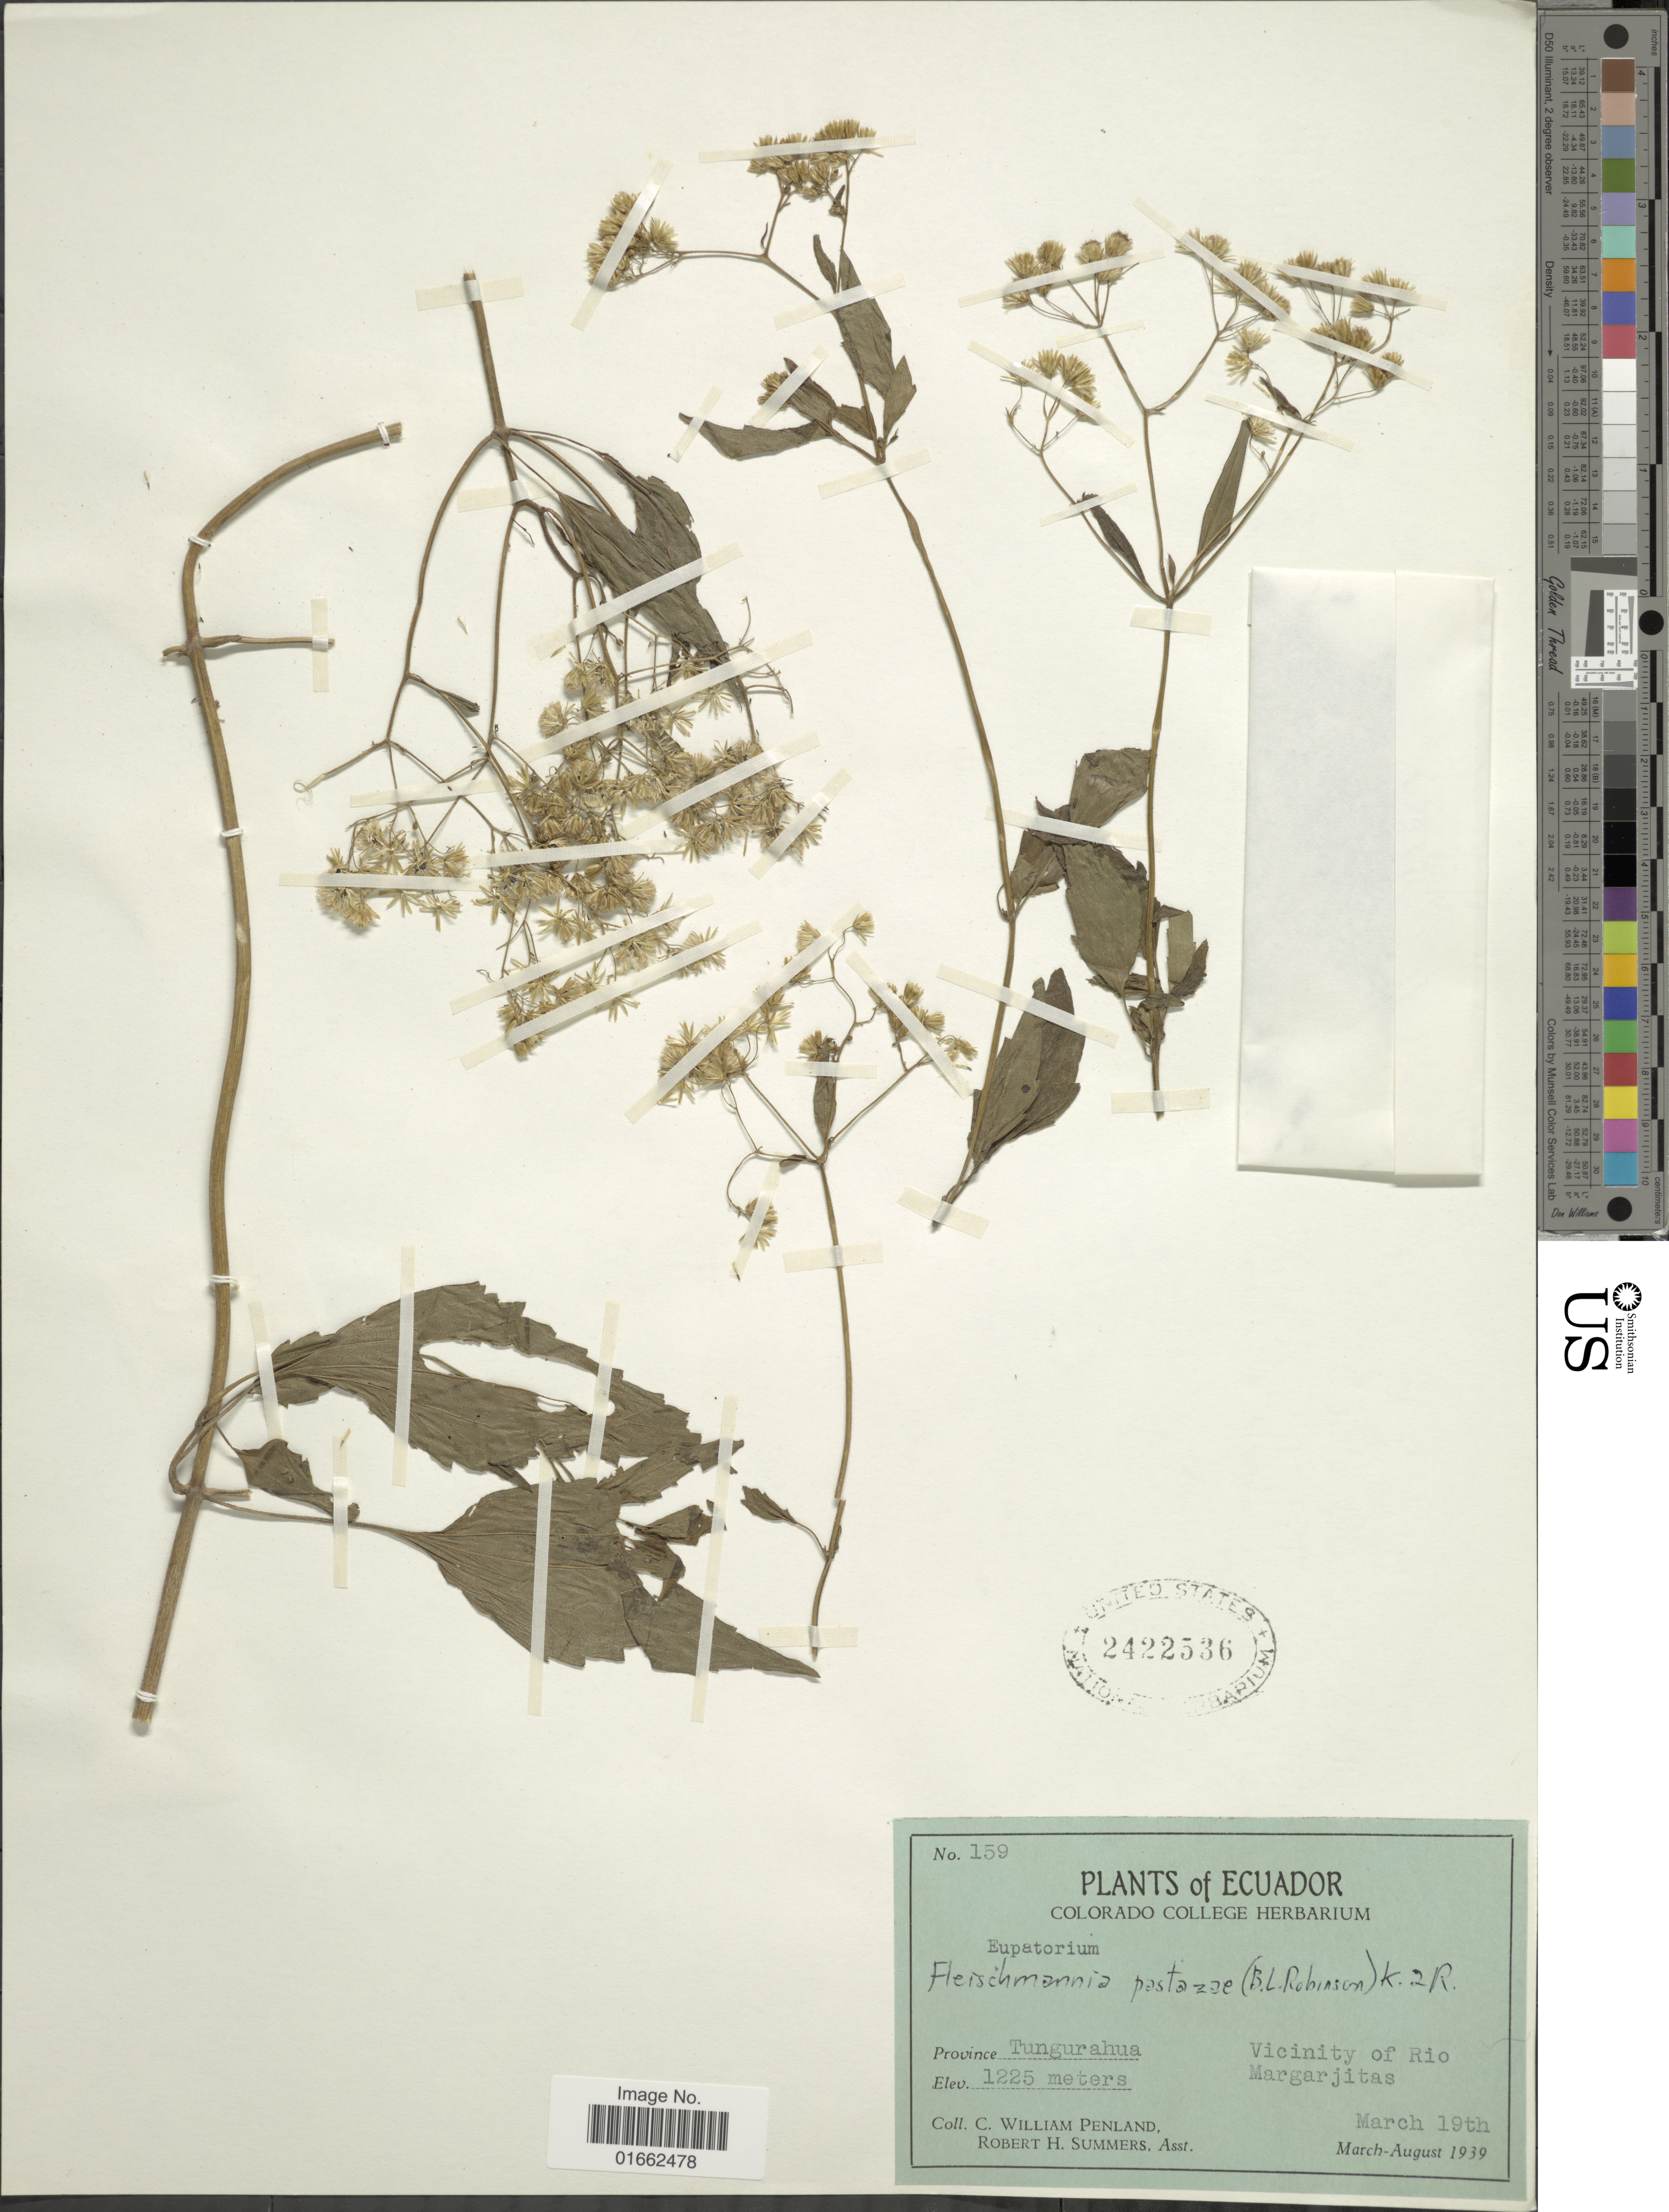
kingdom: Plantae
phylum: Tracheophyta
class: Magnoliopsida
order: Asterales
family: Asteraceae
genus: Fleischmannia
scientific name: Fleischmannia pastazae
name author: (B.L. Rob.) R.M. King & H. Rob.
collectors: C. W. Penland & R. Summers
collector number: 159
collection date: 1939-03-19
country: Ecuador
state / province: Tungurahua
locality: Province Tungurahua. Vicinity of Rio Margarjitas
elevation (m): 1225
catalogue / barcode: US 2422536